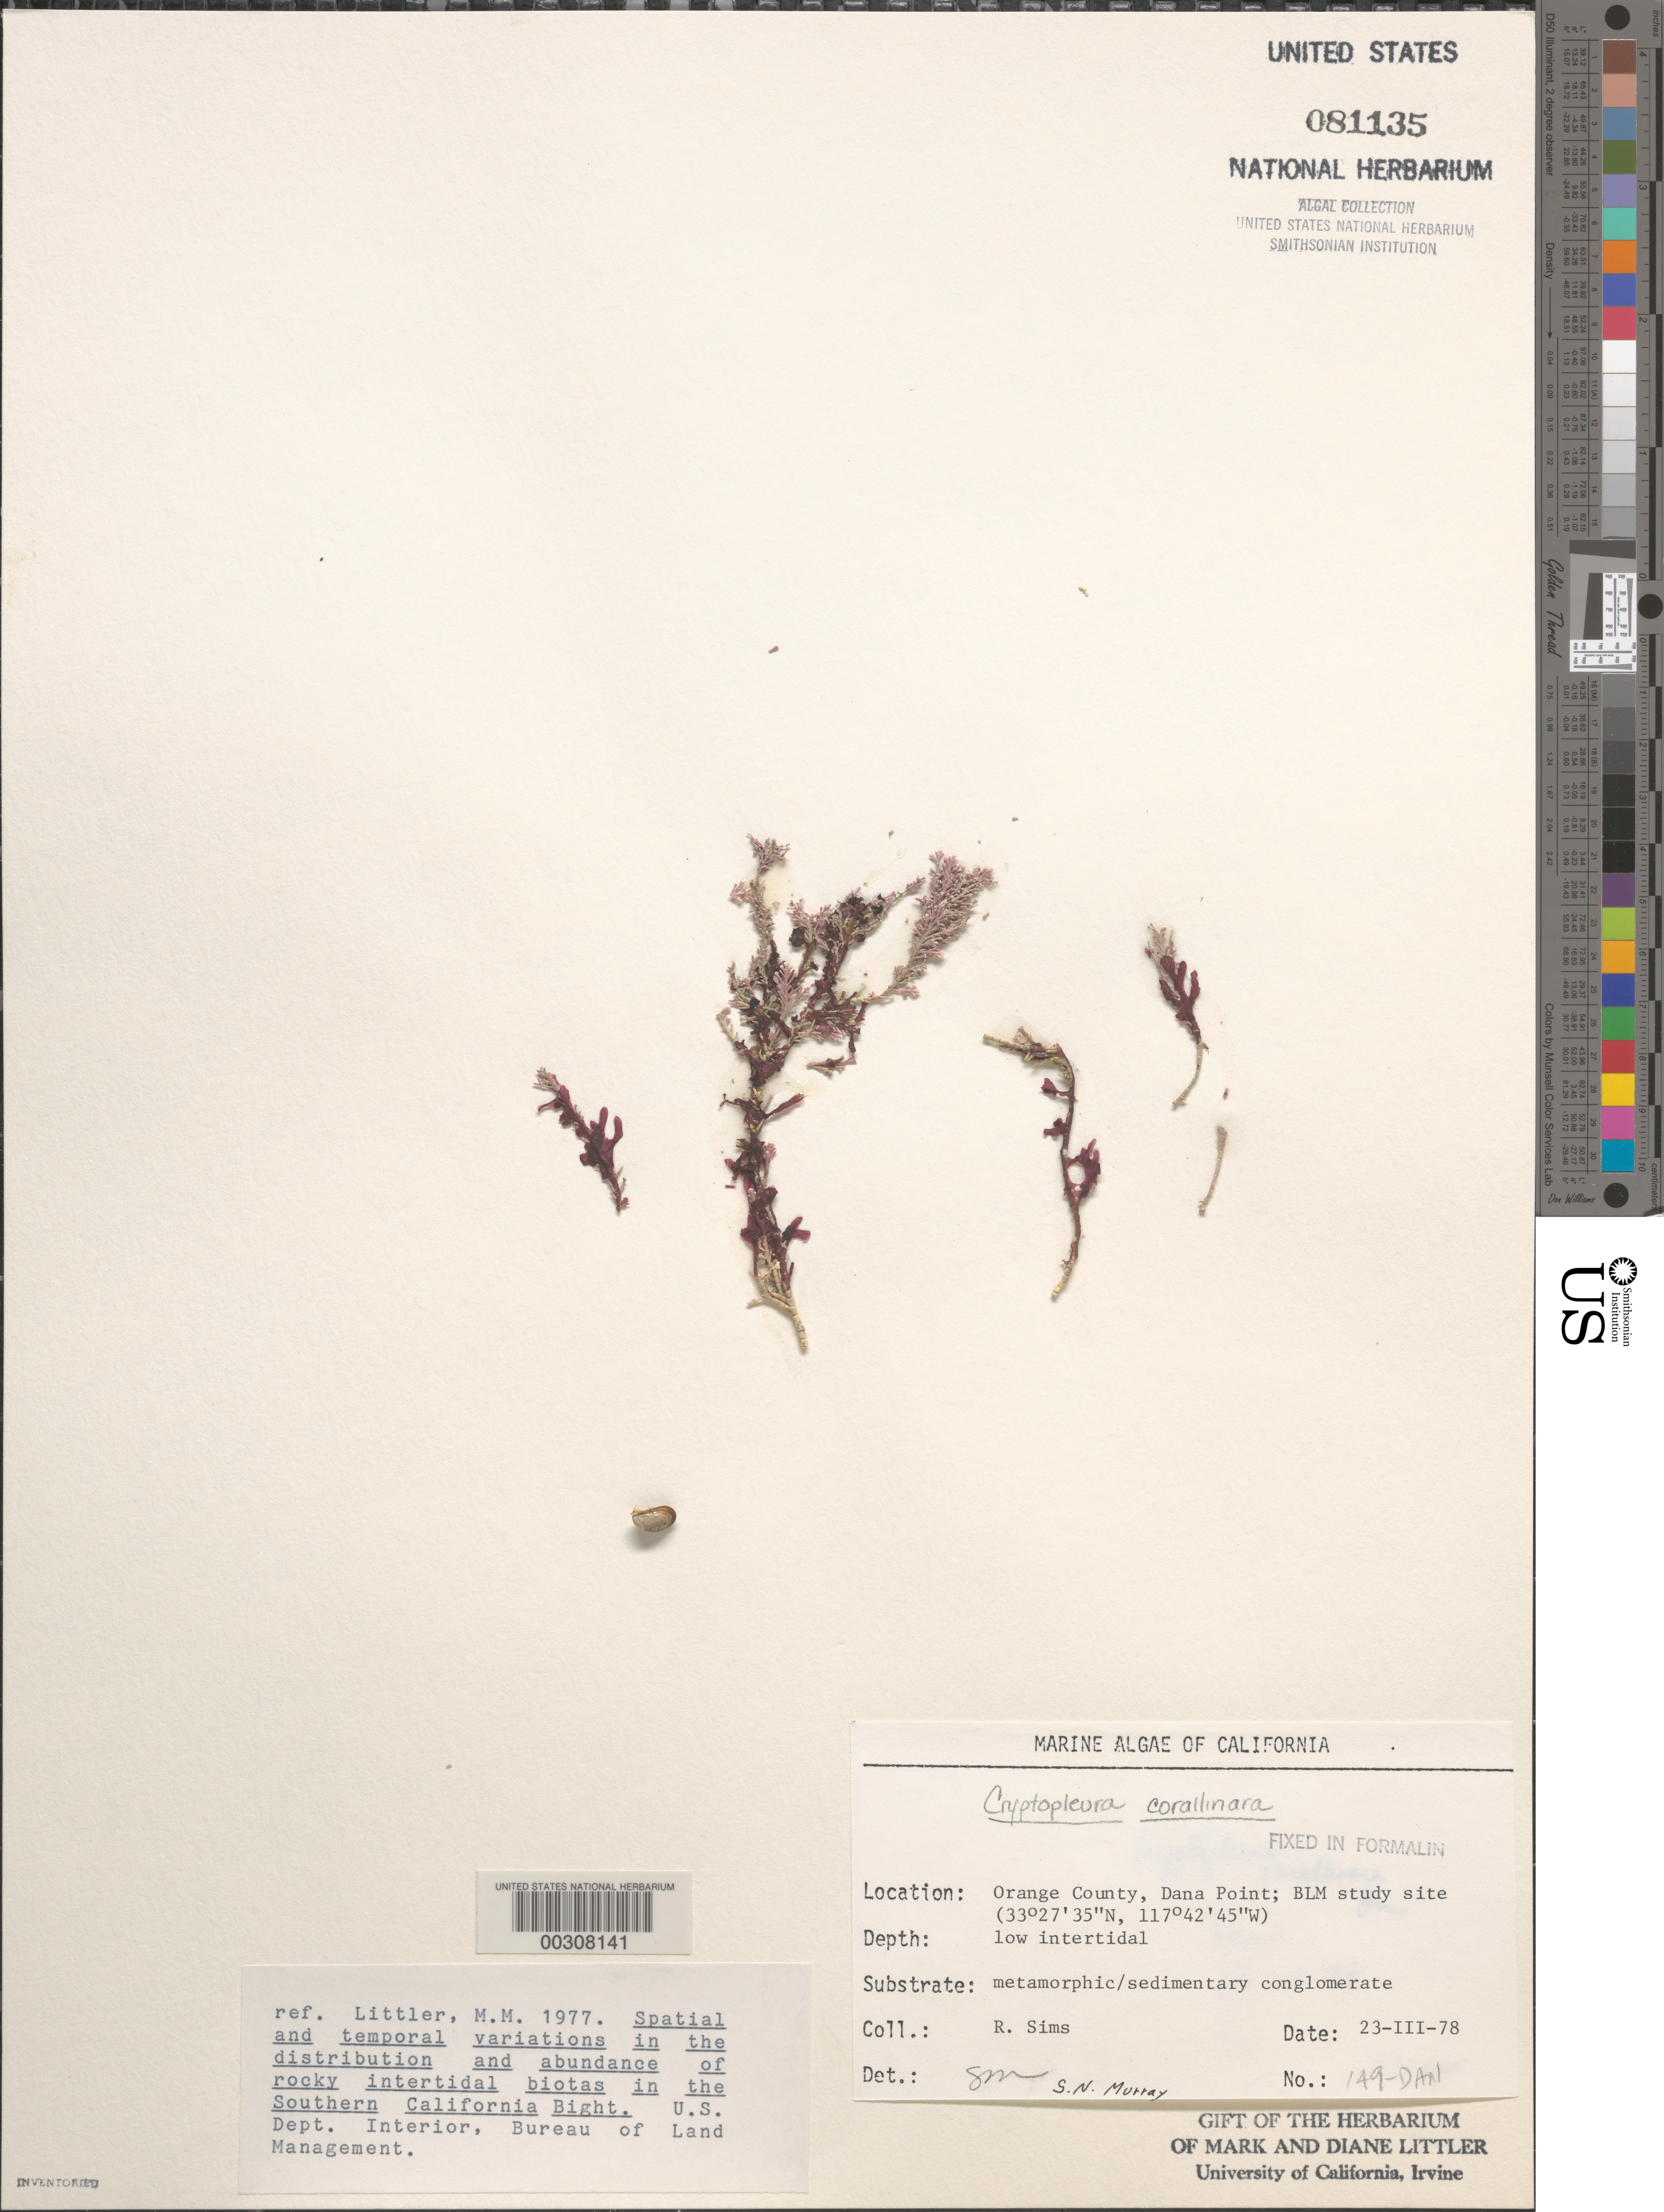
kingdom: Plantae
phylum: Rhodophyta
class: Florideophyceae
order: Ceramiales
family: Delesseriaceae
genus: Cryptopleura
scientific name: Cryptopleura corallinara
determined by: Murray, S. N.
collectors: R. H. Sims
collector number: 149-DAN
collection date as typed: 23 Mar 1978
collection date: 1978-03-23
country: United States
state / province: California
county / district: Orange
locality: Dana Point, 1 km north of marina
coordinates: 33 27'35"N, 117 42'45"W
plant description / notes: BLM-SOCALBIGHT Rocky Intertidal Survey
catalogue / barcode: US 81135